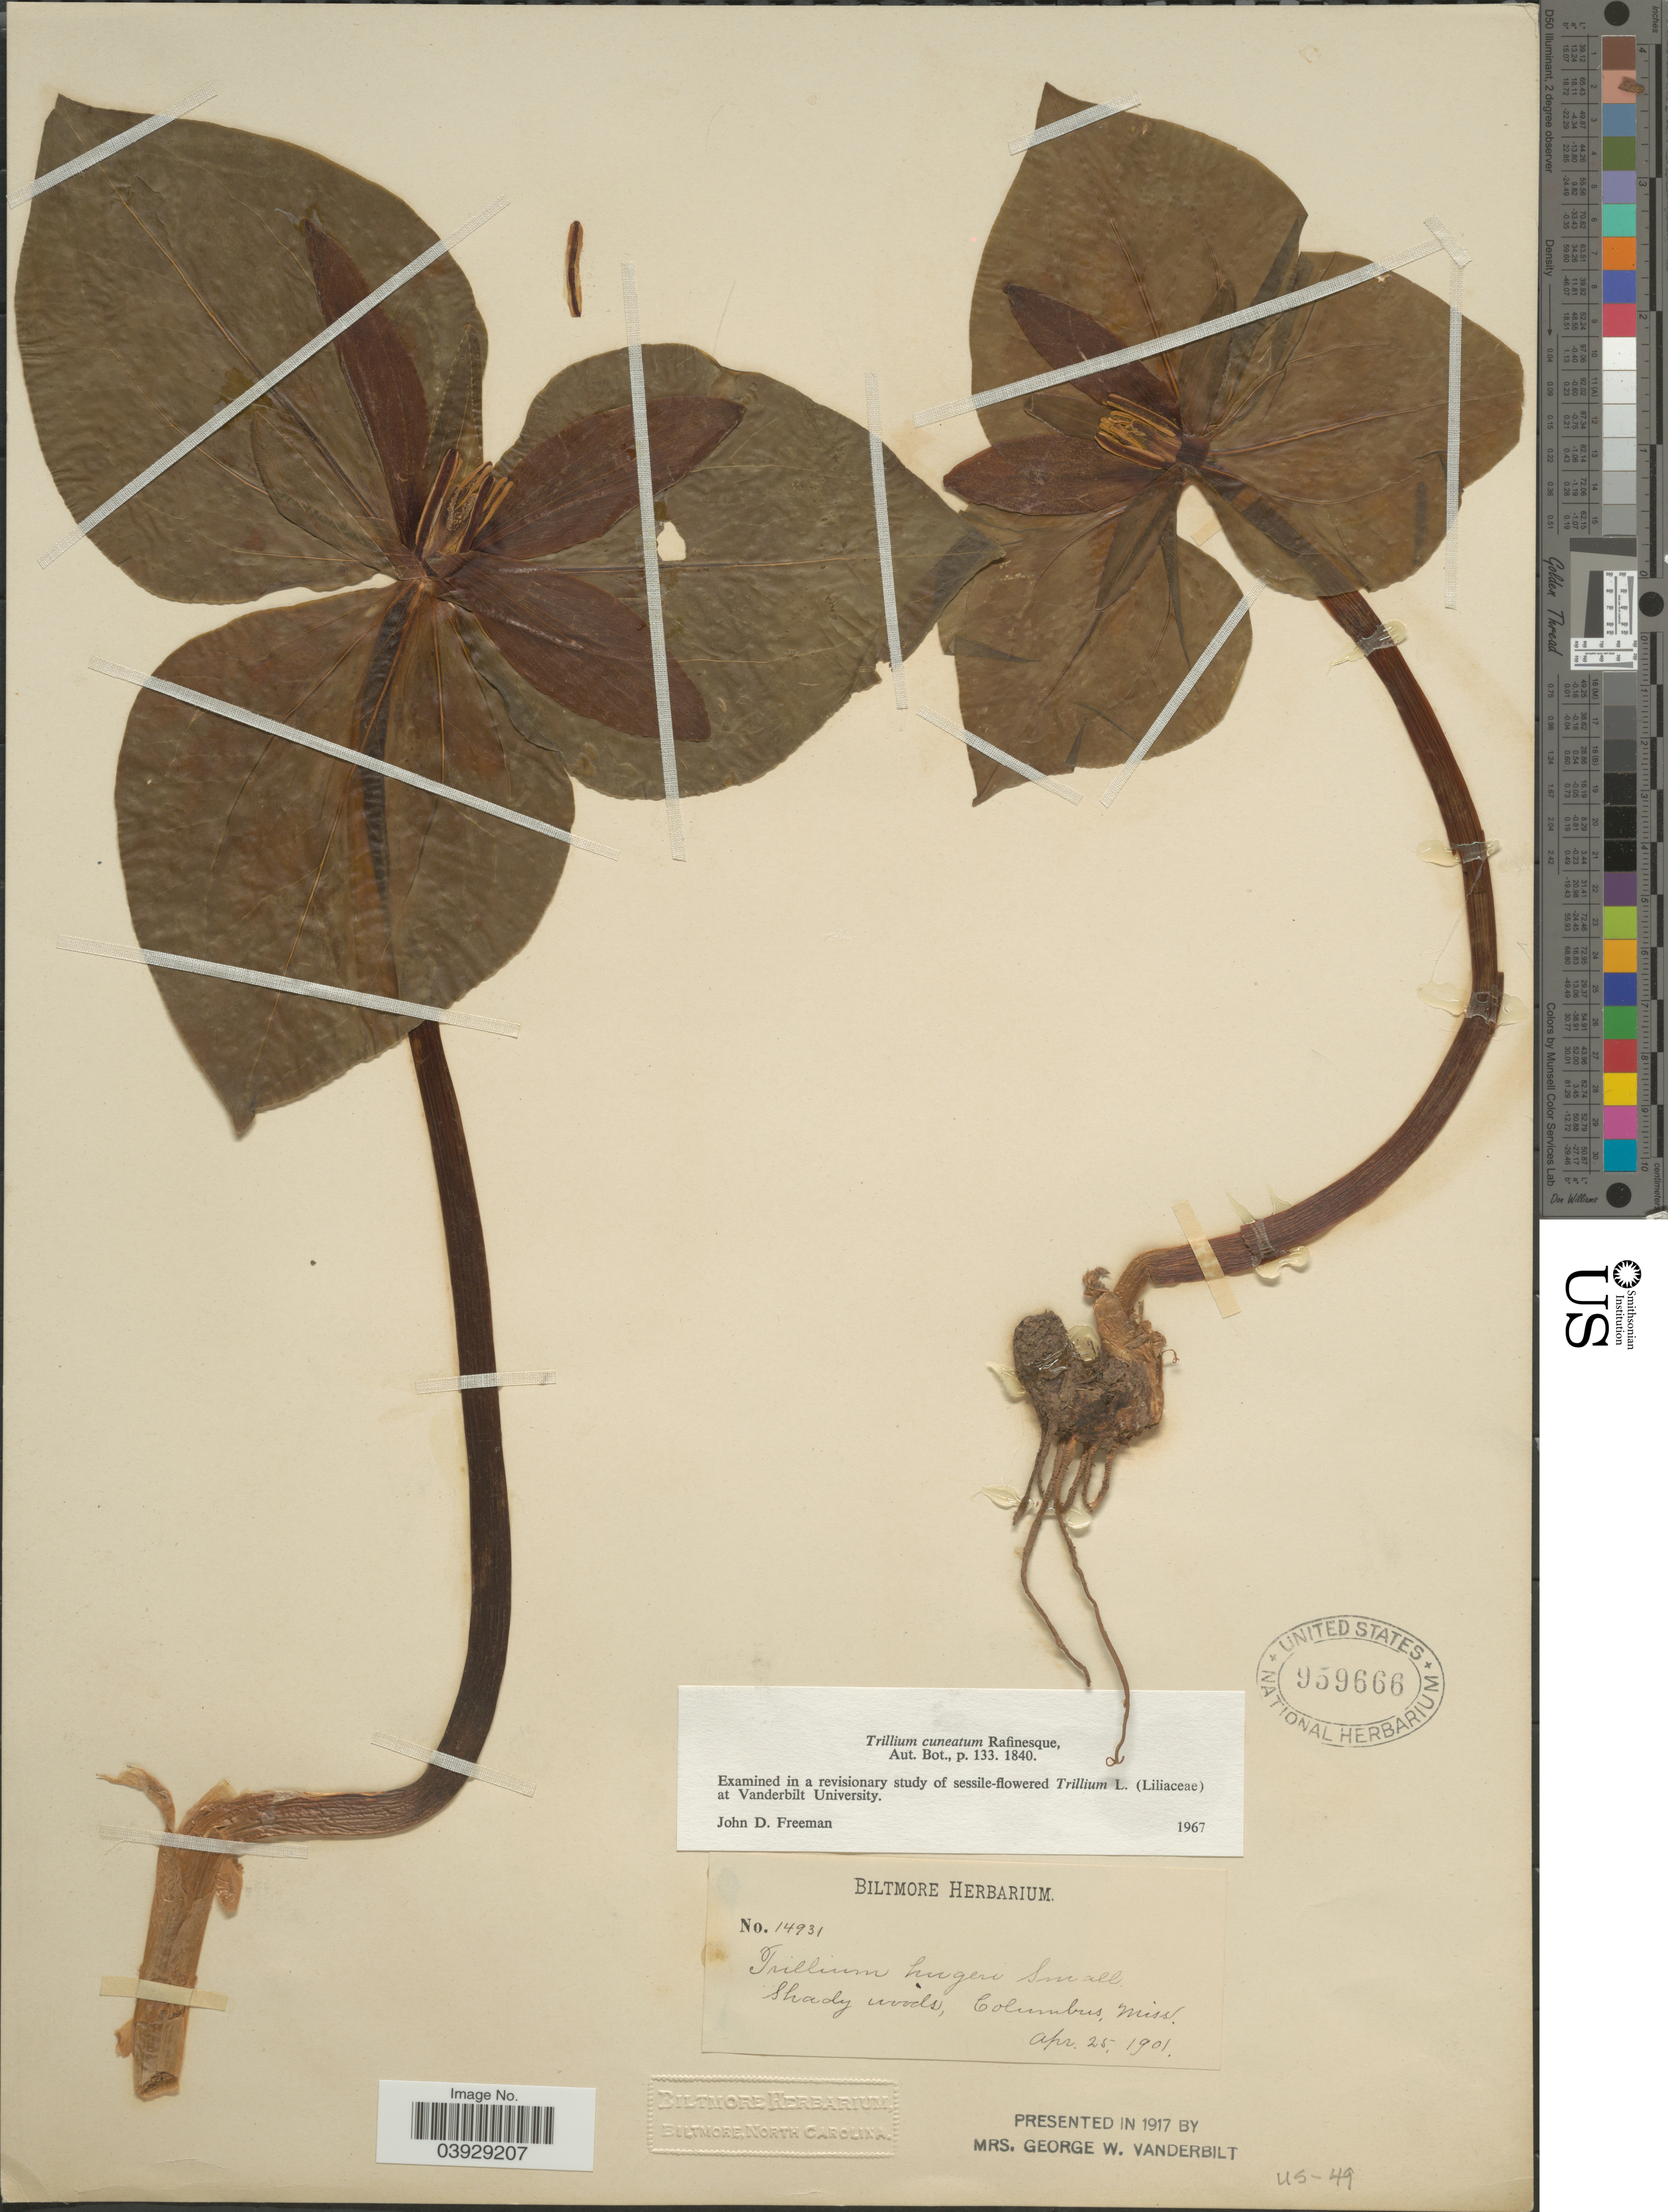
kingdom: Plantae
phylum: Tracheophyta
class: Liliopsida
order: Liliales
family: Melanthiaceae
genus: Trillium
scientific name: Trillium cuneatum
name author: Raf.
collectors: ex herb. Biltmore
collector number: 14931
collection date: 1901-04-25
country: United States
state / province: Mississippi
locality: Shady woods, Columbus.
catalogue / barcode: US 959666